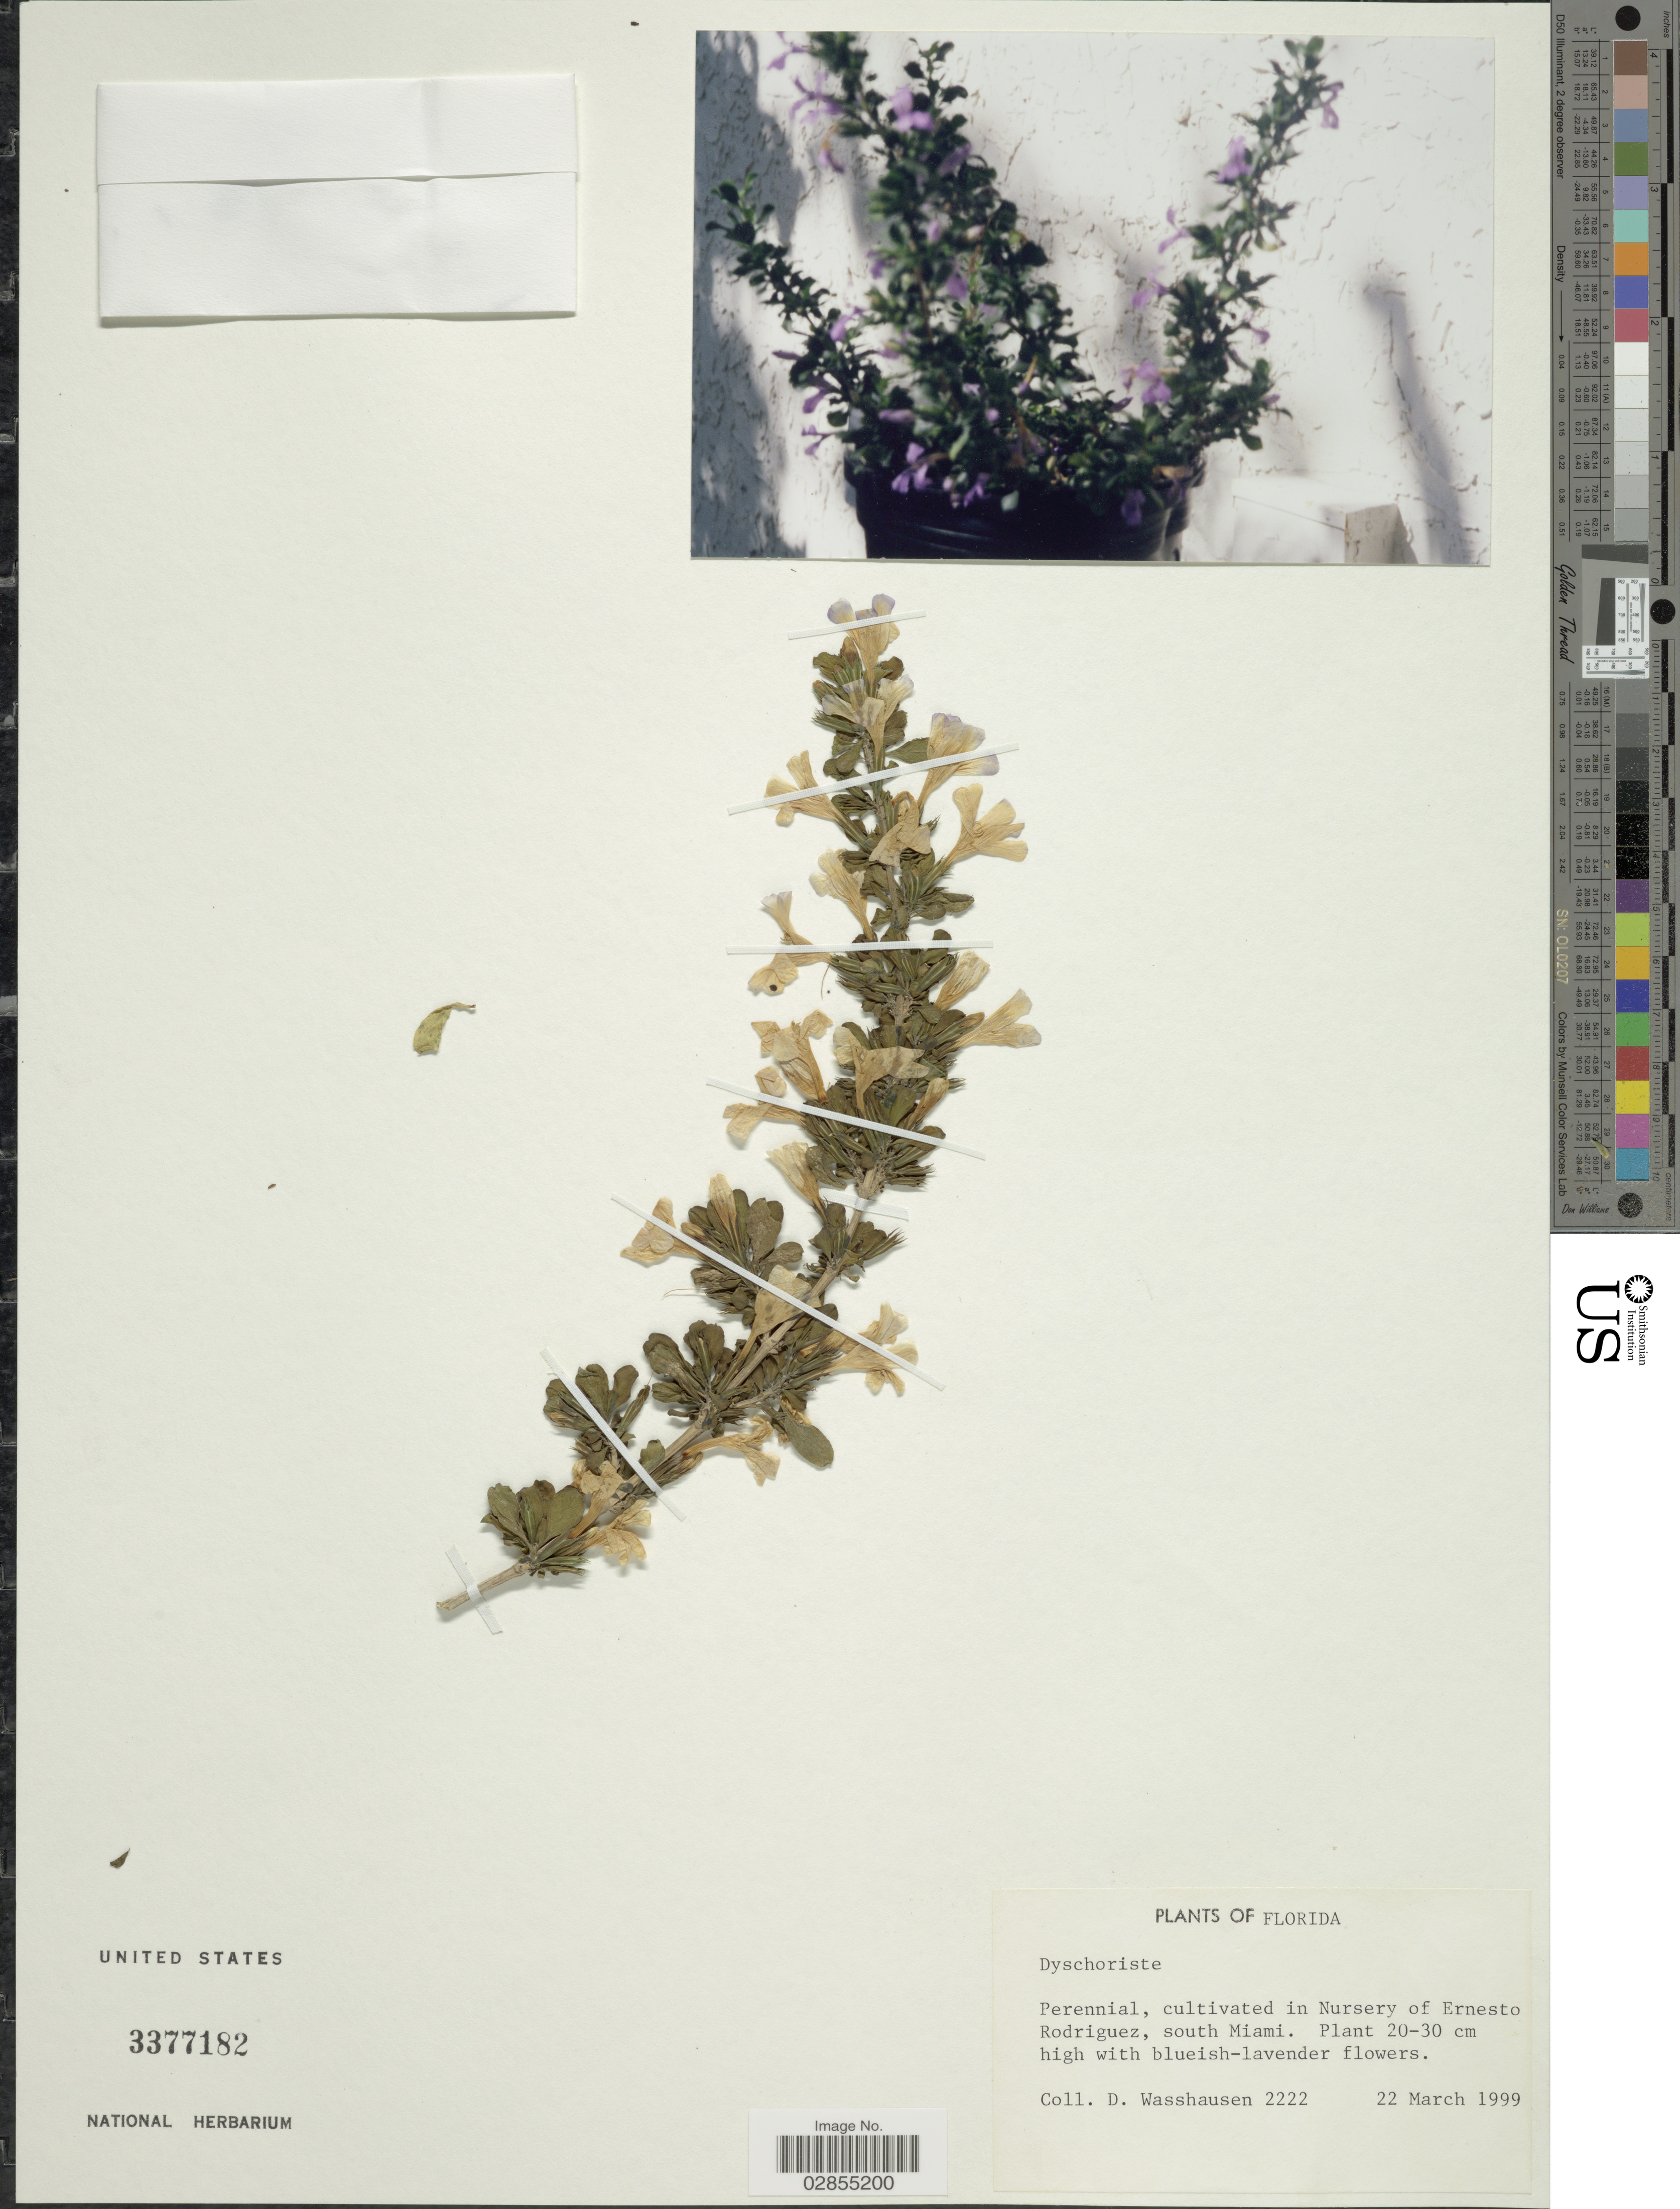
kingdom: Plantae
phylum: Tracheophyta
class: Magnoliopsida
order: Lamiales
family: Acanthaceae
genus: Dyschoriste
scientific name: Dyschoriste sp.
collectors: D. C. Wasshausen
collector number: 2222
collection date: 1999-03-22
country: United States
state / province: Florida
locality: Cultivated in Nursery of Ernesto Rodriguez, south Miami.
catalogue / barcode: US 3377182